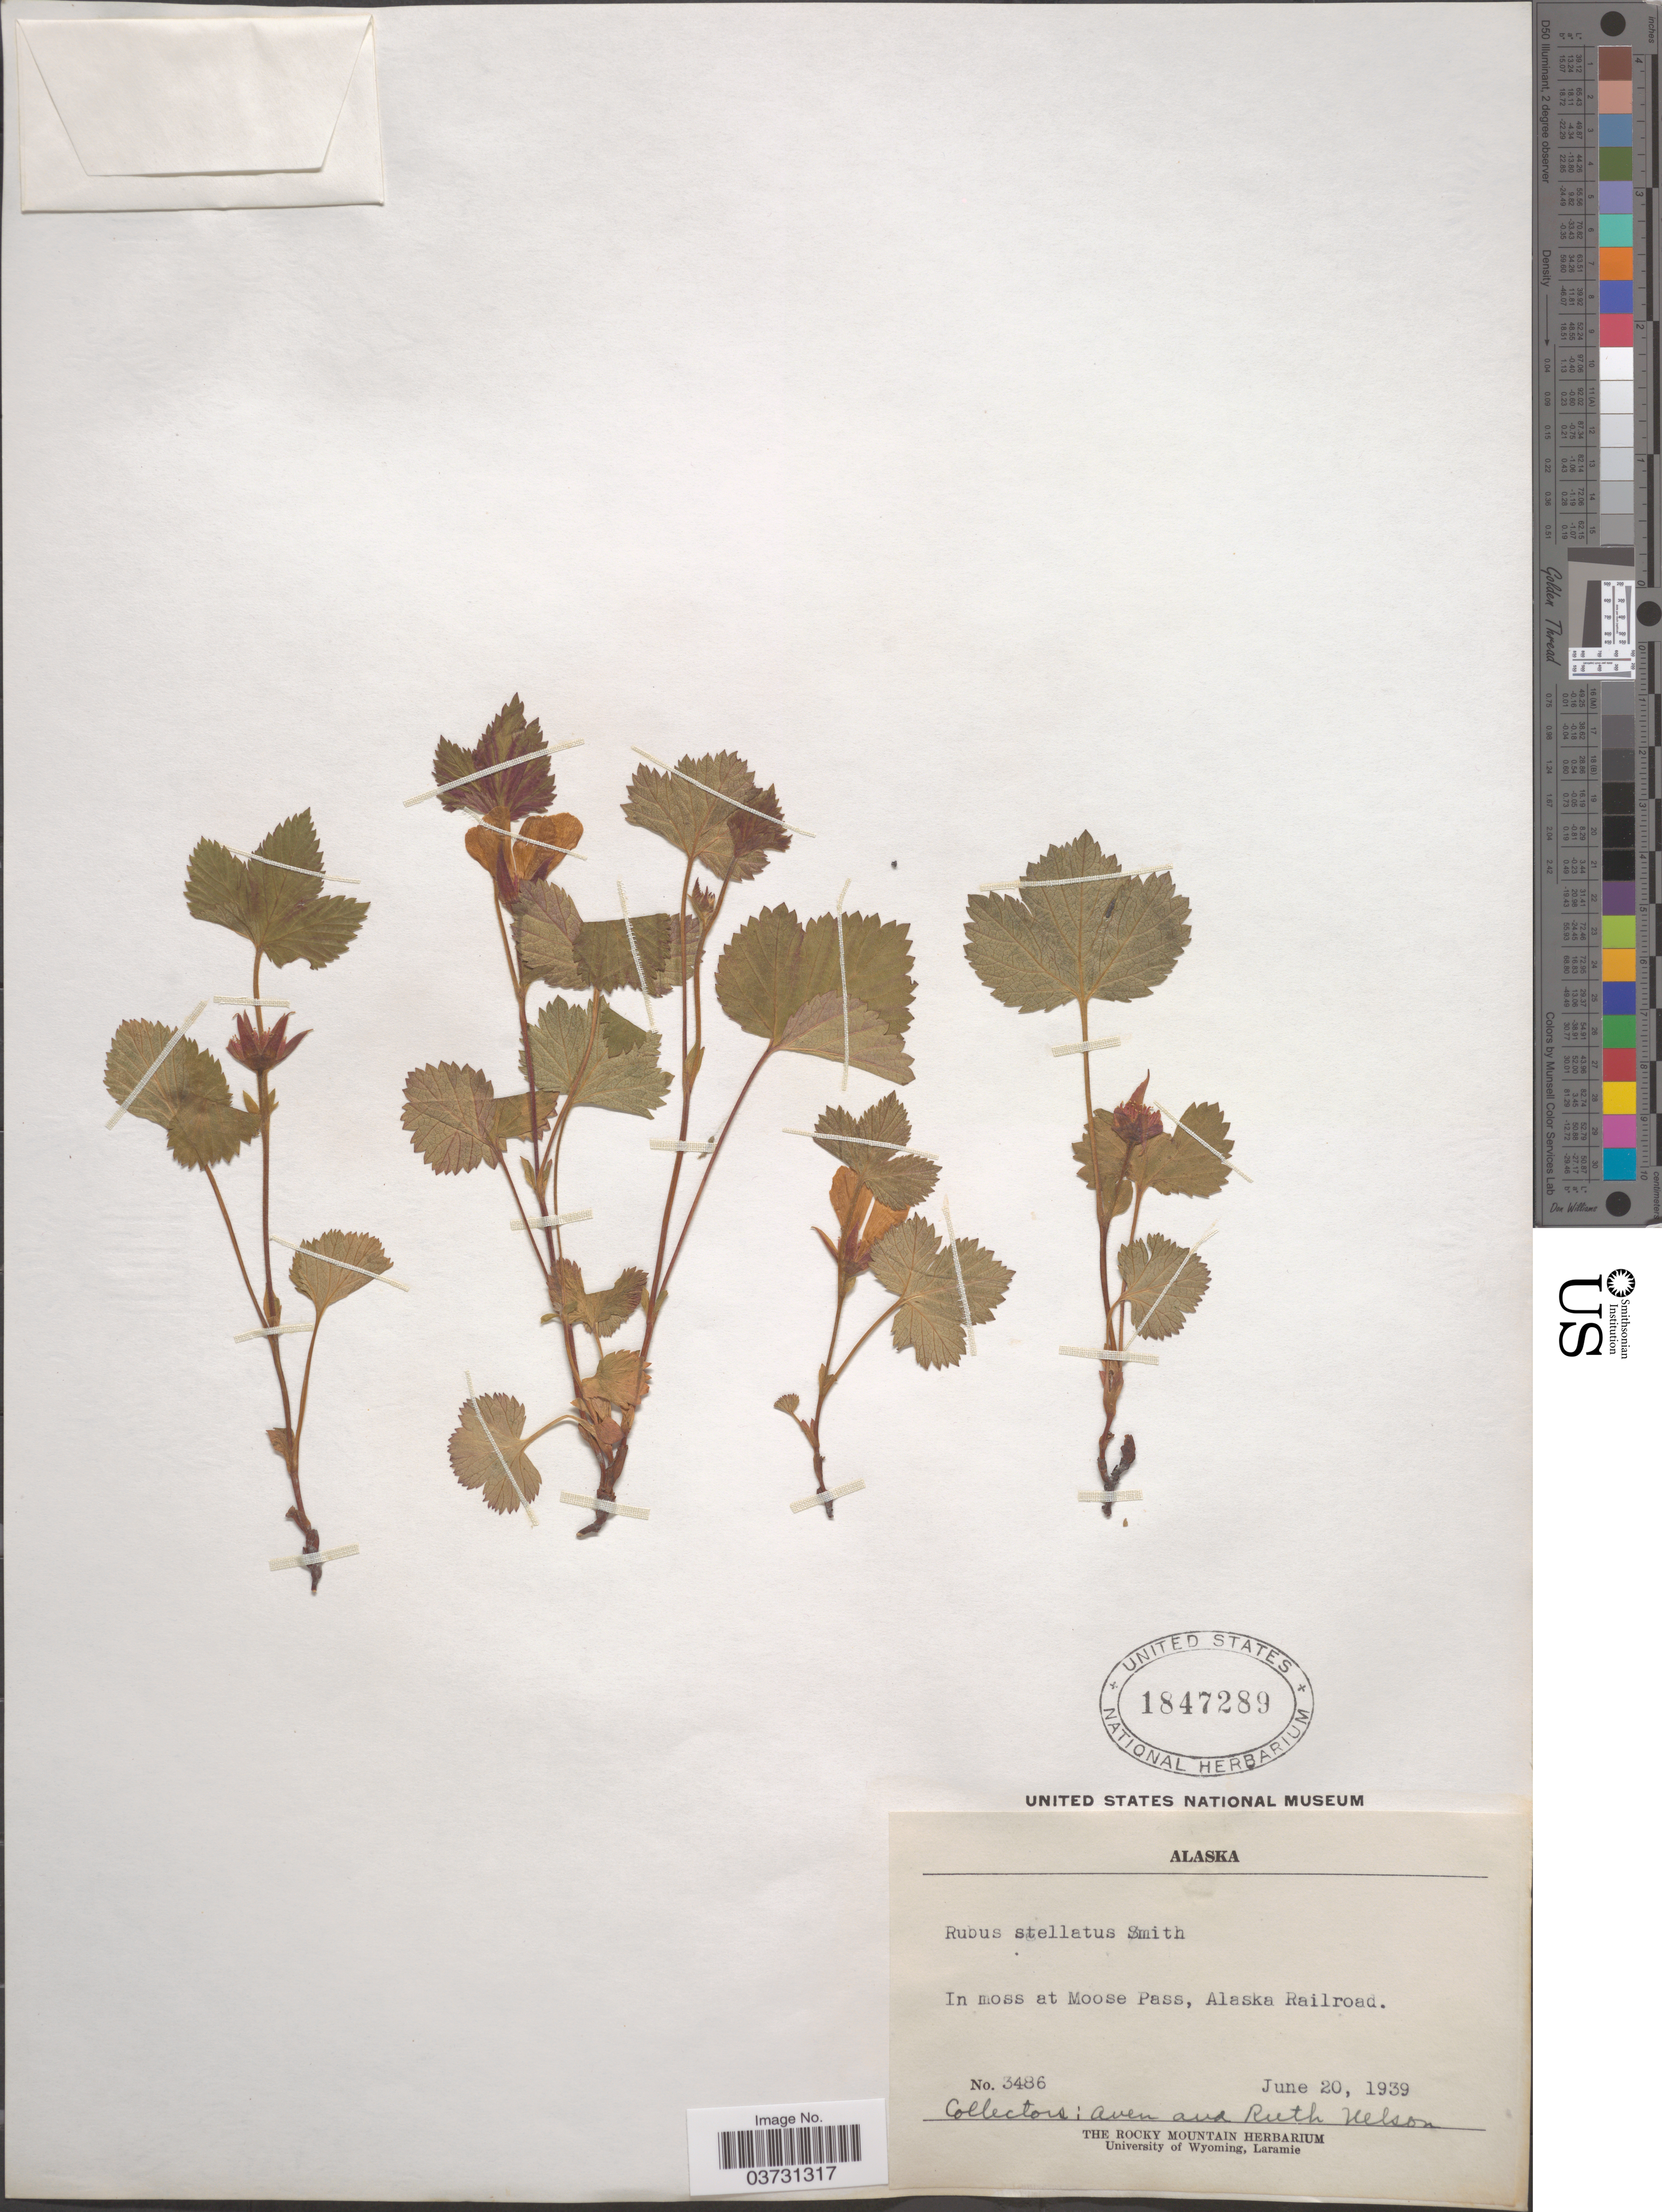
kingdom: Plantae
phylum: Tracheophyta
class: Magnoliopsida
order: Rosales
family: Rosaceae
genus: Rubus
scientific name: Rubus stellatus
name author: Sm.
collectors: A. Nelson & R. A. Nelson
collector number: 3486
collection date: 1939-06-20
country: United States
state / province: Alaska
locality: In moss at Moose Pass, Alaska Railroad.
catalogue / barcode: US 1847289